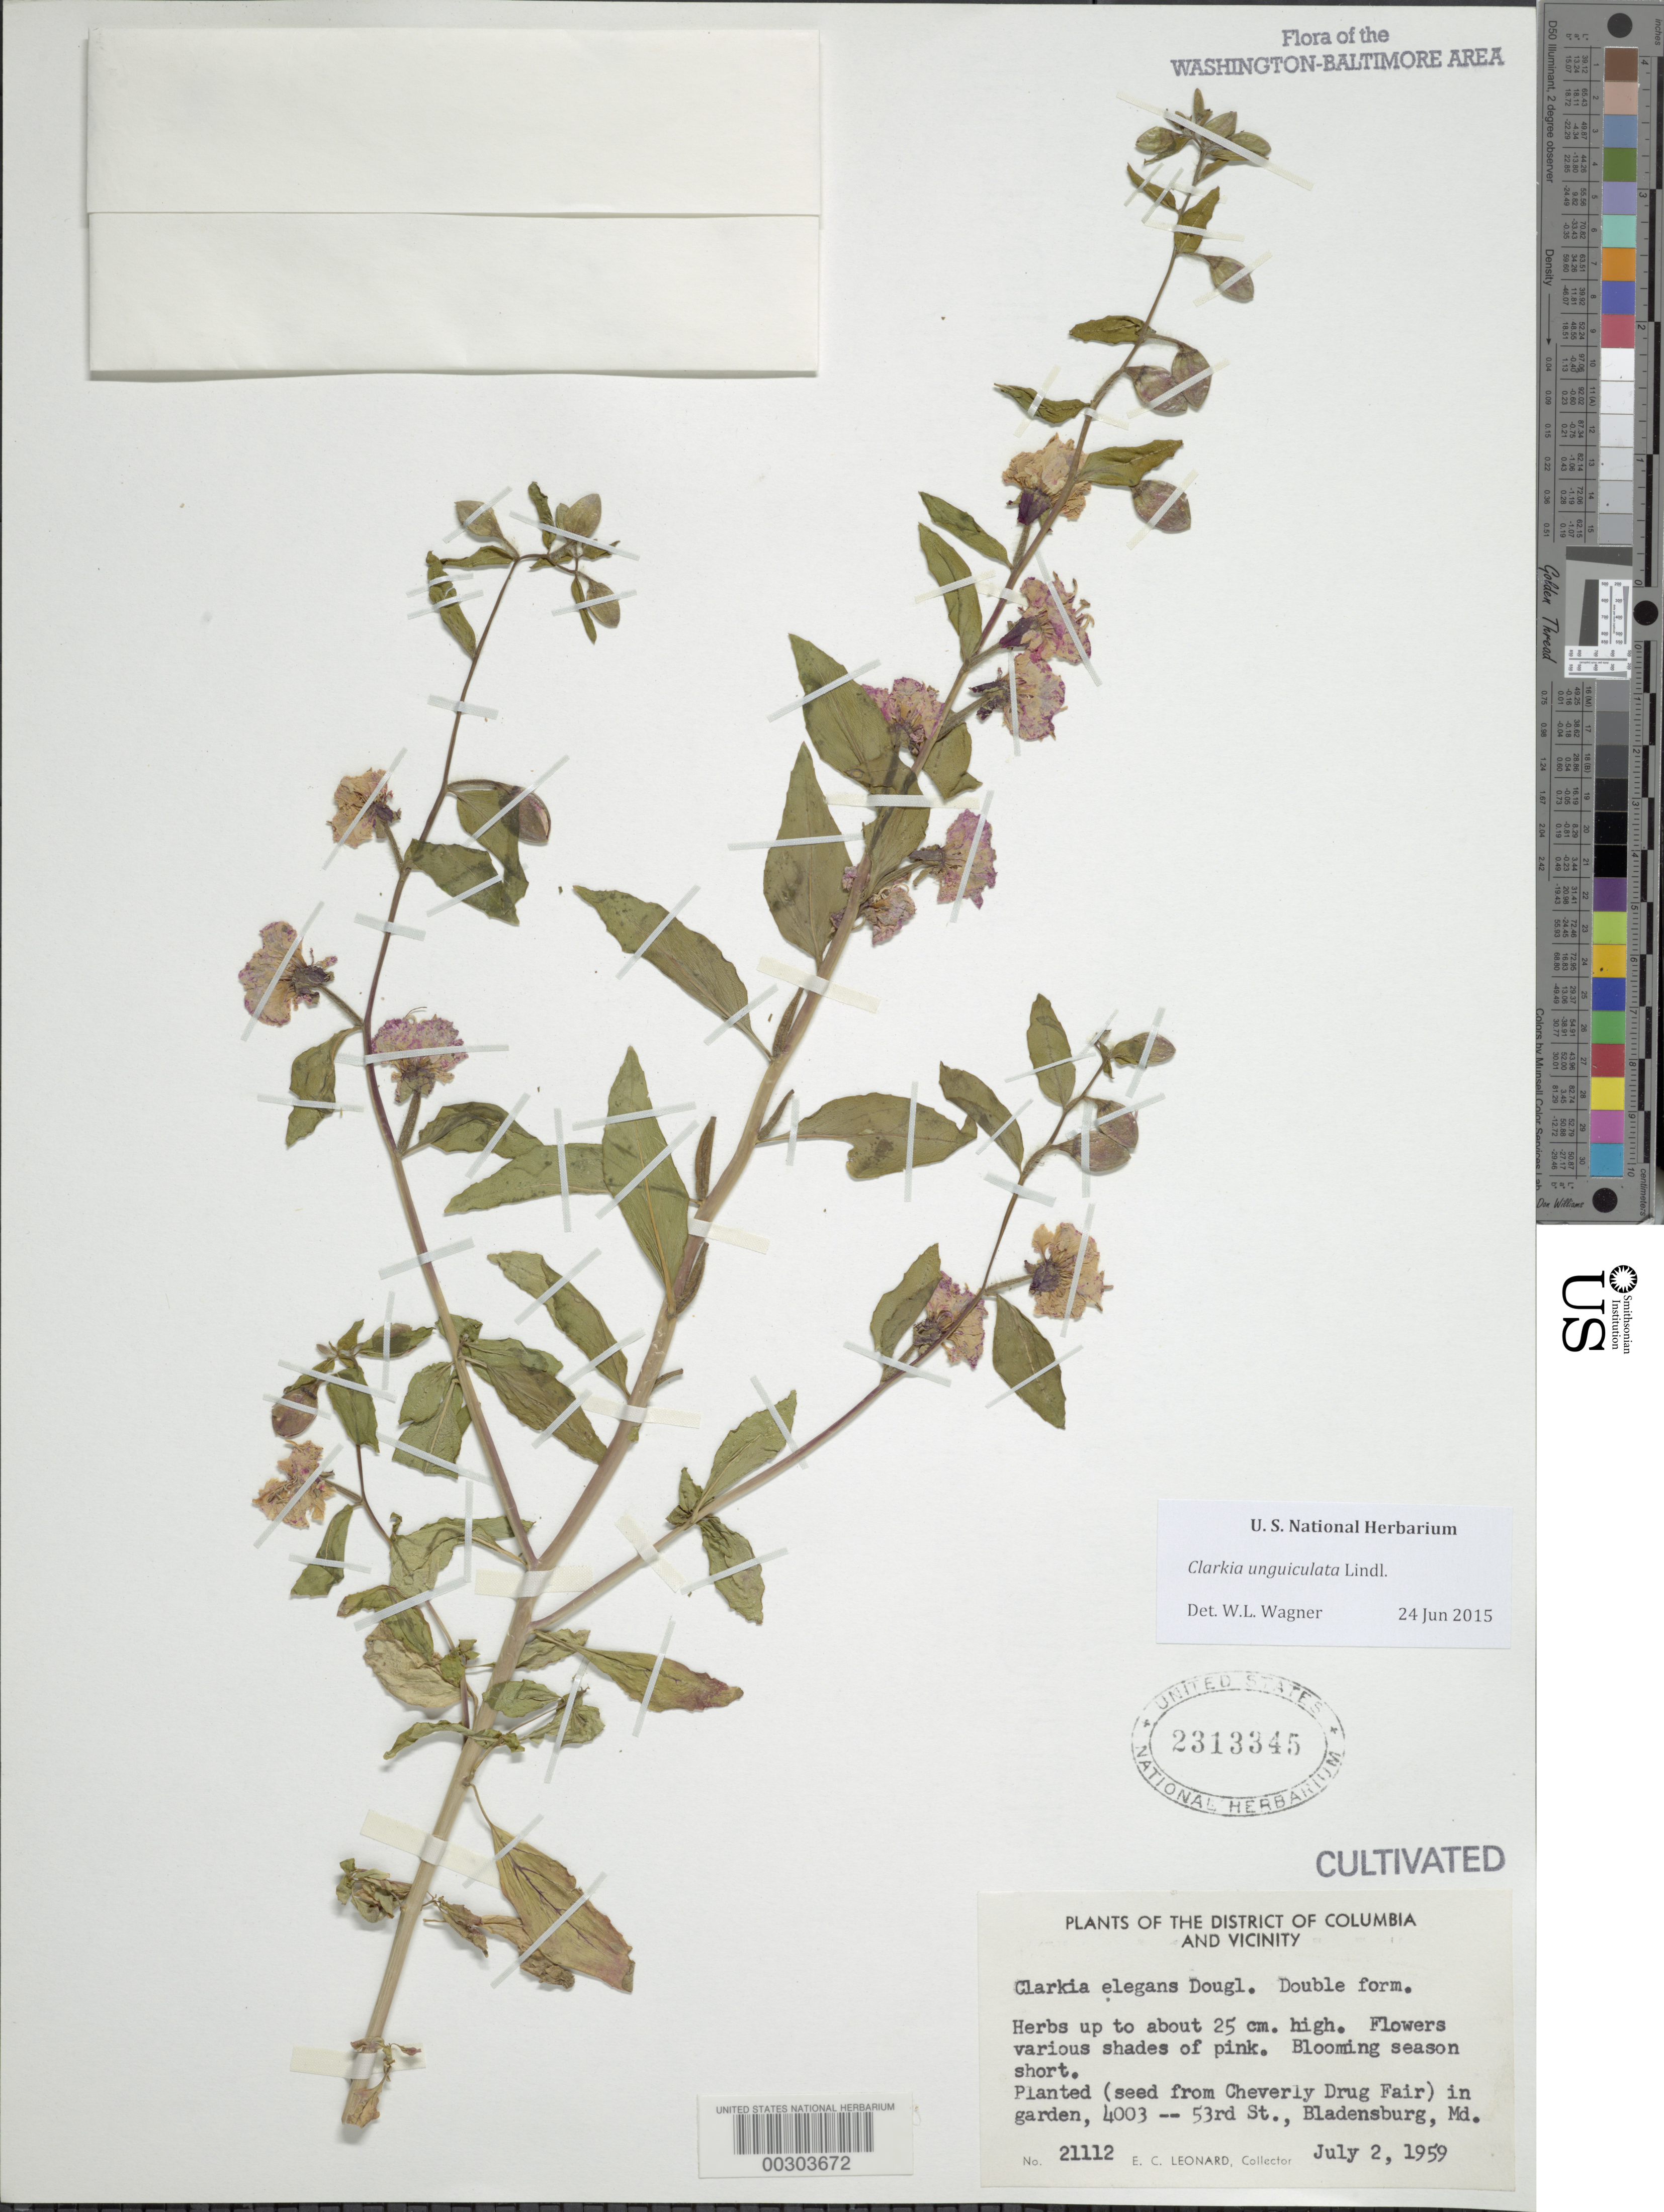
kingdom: Plantae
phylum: Tracheophyta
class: Magnoliopsida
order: Myrtales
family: Onagraceae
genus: Clarkia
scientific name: Clarkia unguiculata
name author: Lindl.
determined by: Wagner, W. L., (BOT), Smithsonian Institution - National Museum of Natural History (UNITED STATES)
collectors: E. C. Leonard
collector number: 21112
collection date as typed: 02 Jul 1959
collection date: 1959-07-02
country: United States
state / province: Maryland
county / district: Prince George's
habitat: Garden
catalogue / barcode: US 2313345